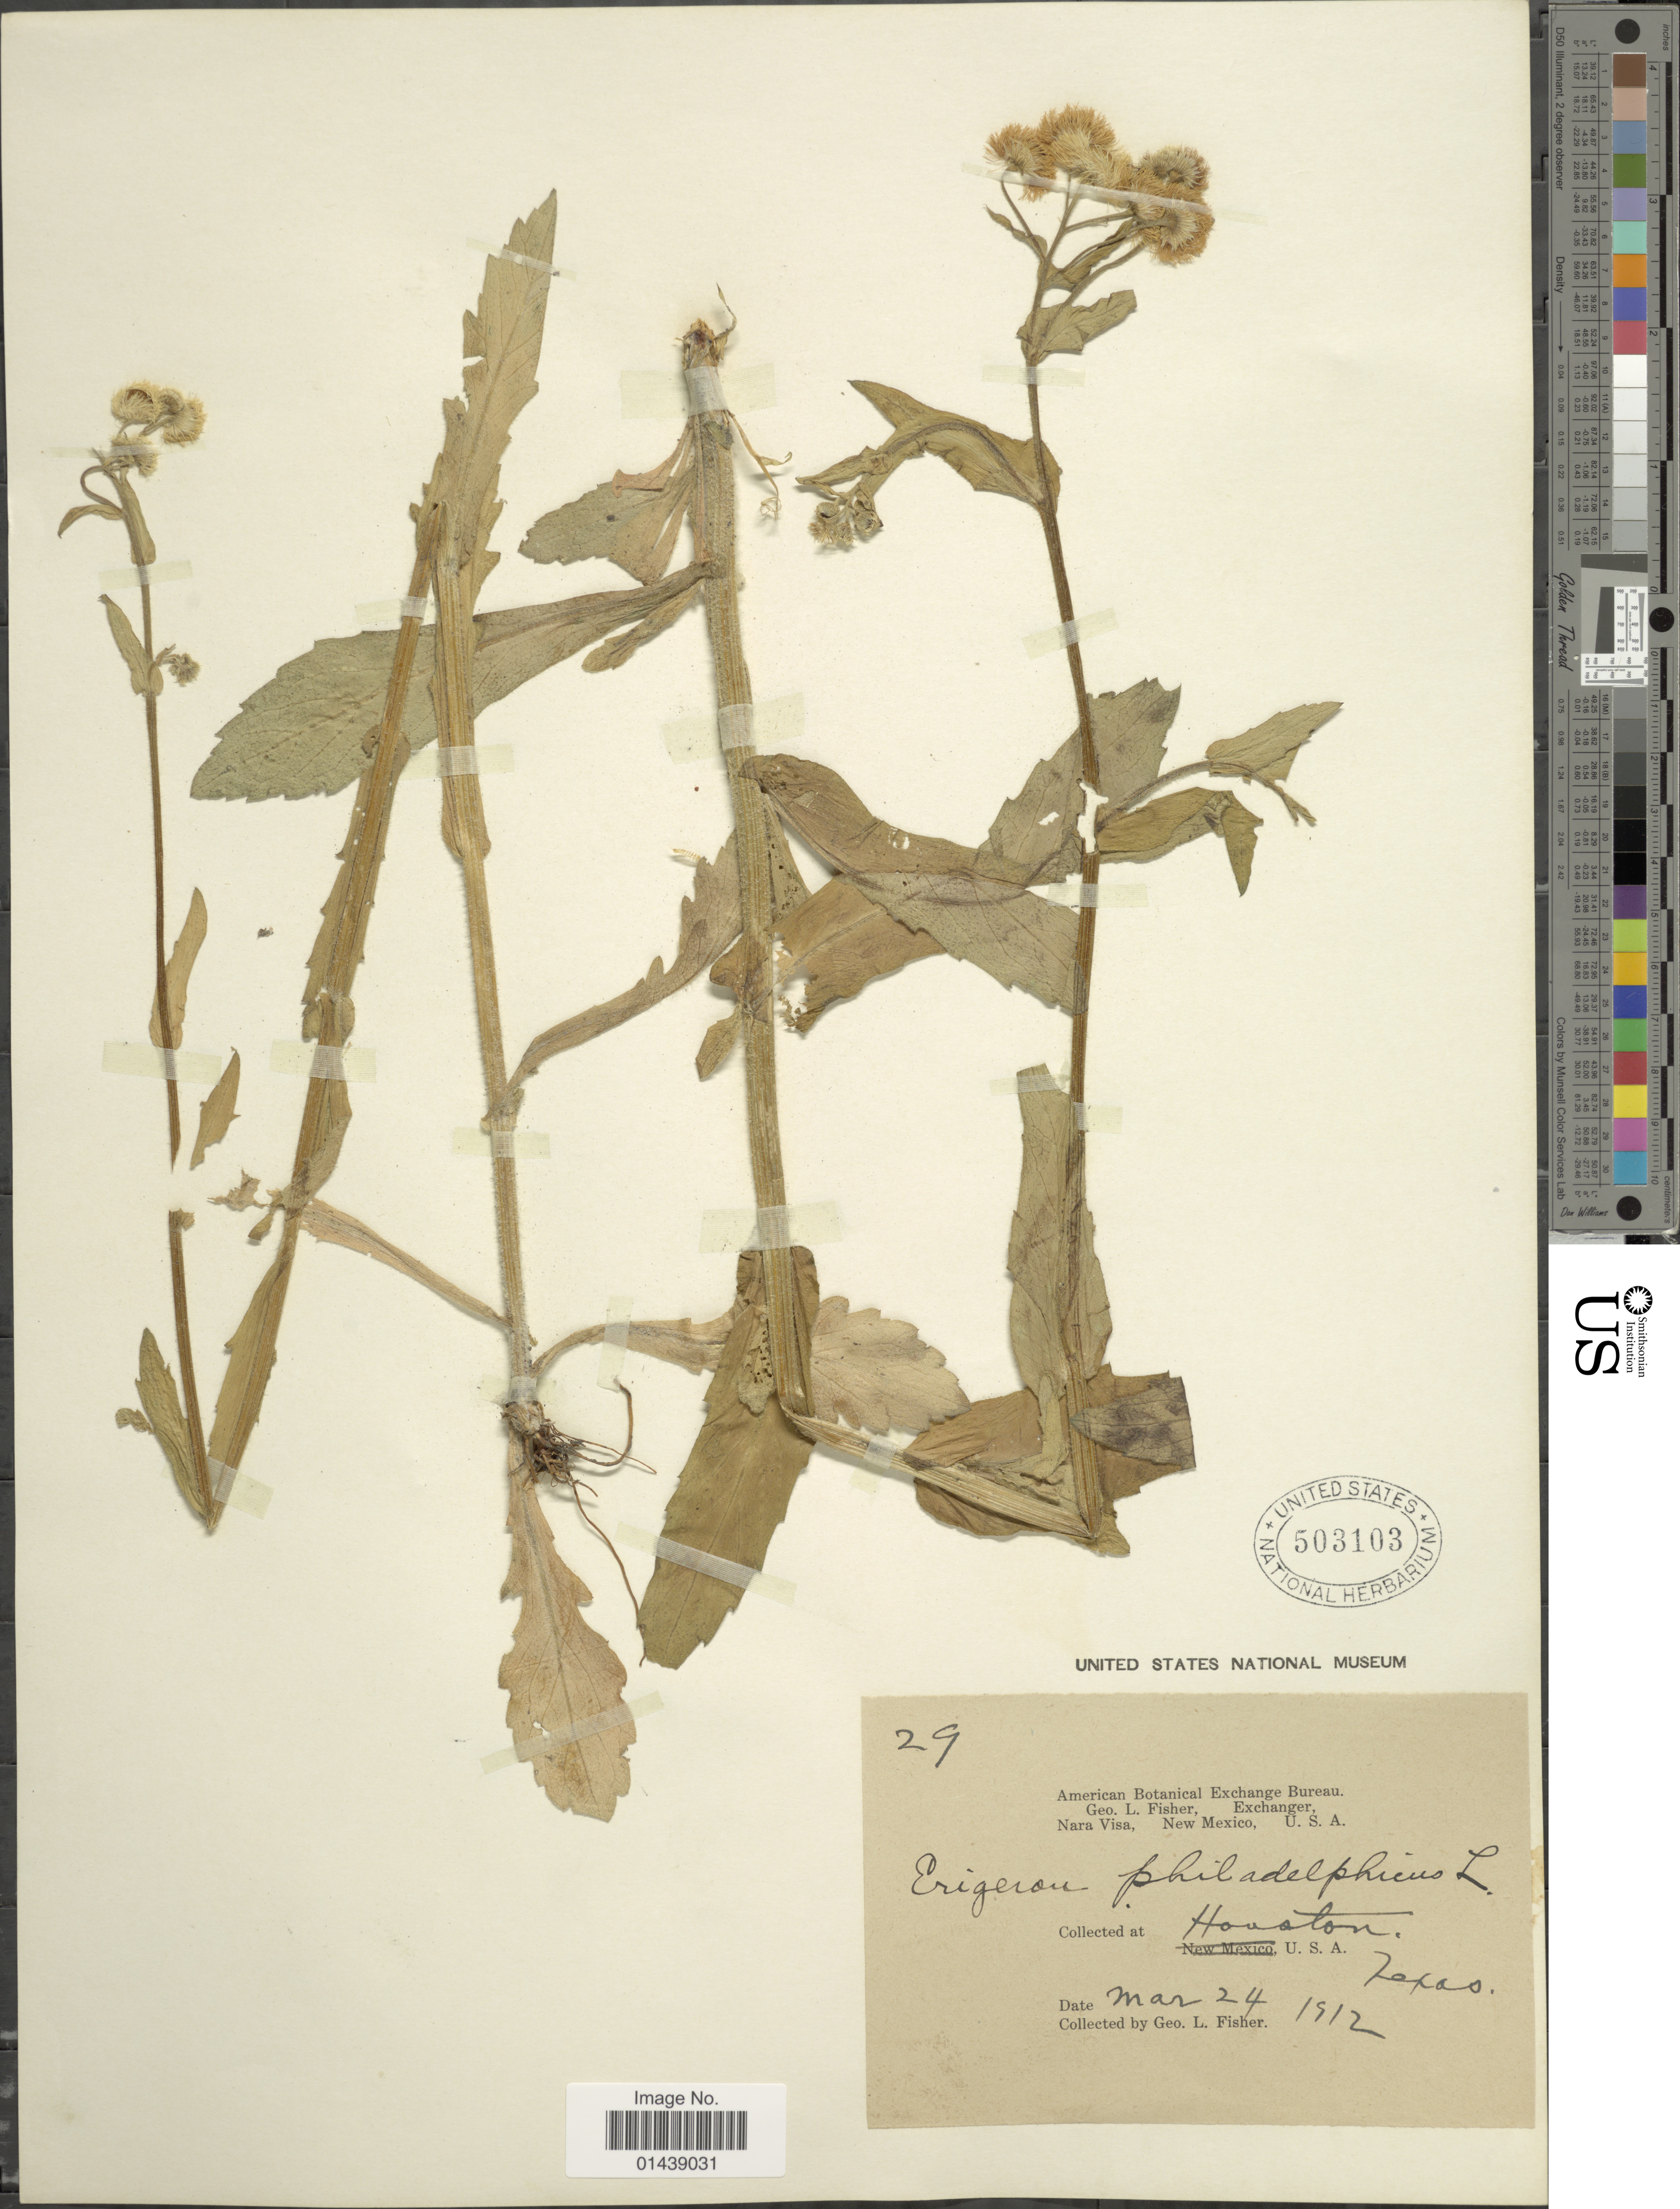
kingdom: Plantae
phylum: Tracheophyta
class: Magnoliopsida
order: Asterales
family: Asteraceae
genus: Erigeron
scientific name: Erigeron philadelphicus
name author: L.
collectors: G. L. Fisher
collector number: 29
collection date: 1912-05-24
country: United States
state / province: Texas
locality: Houston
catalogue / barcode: US 503103